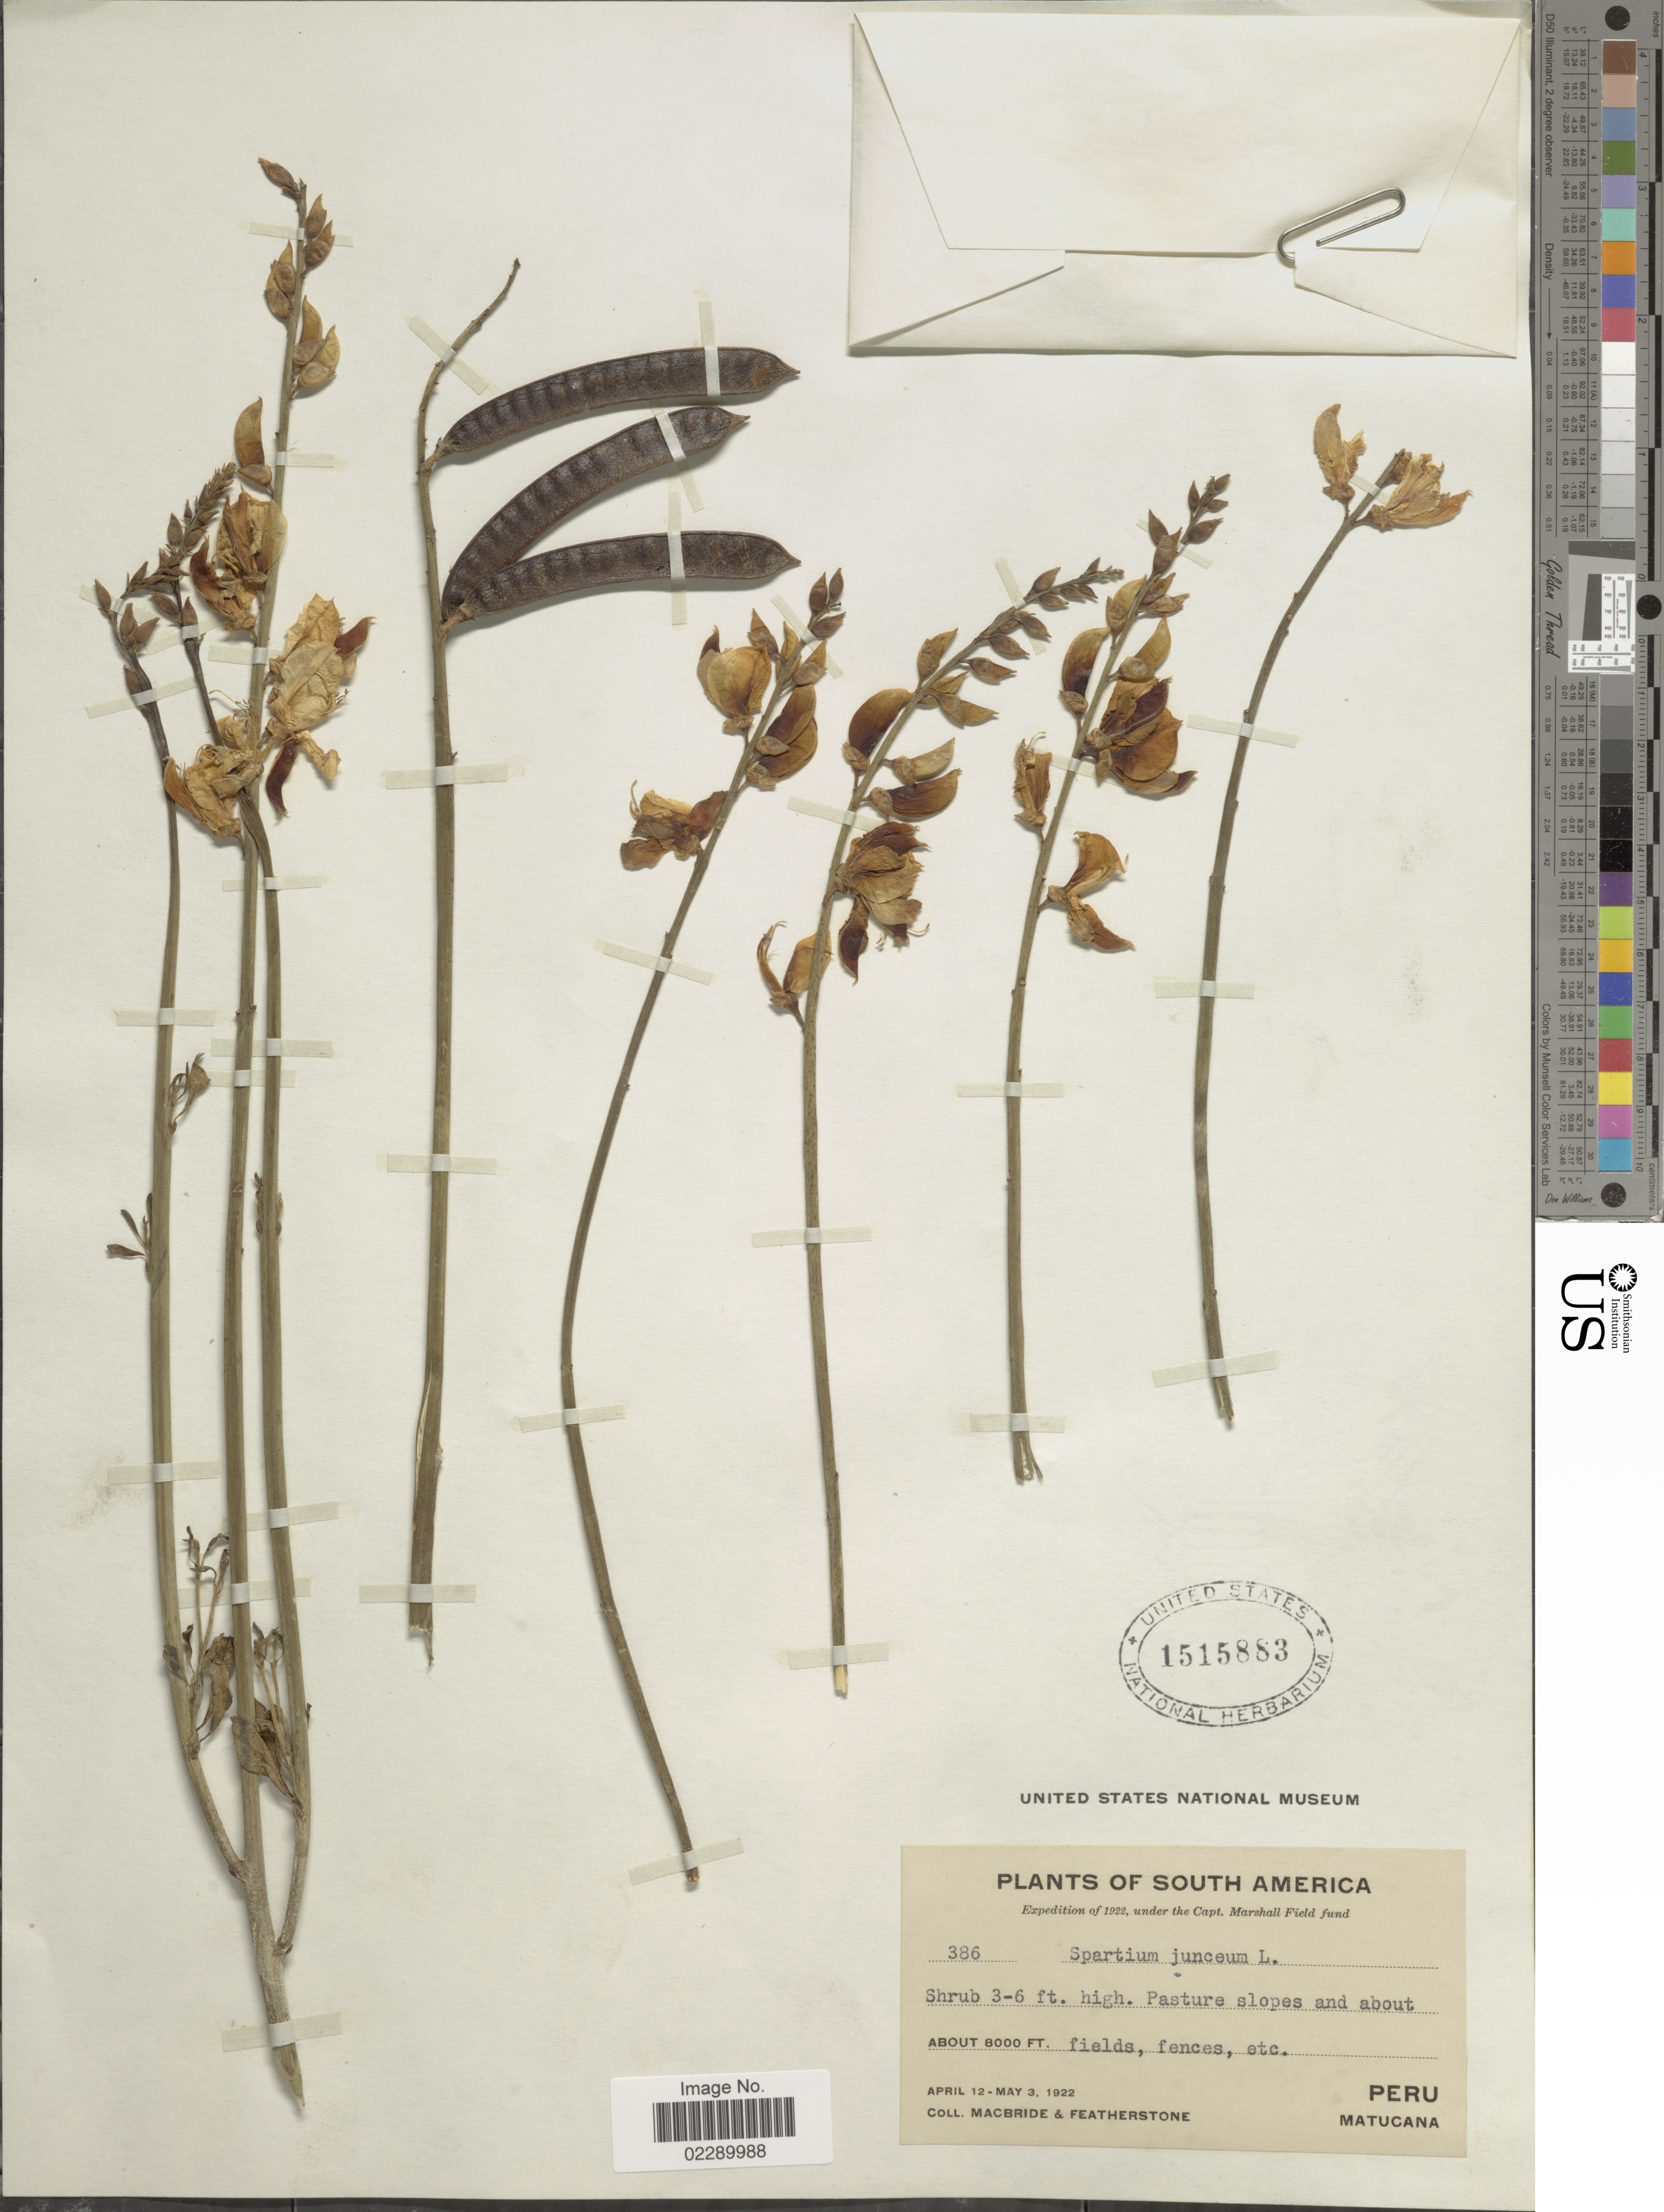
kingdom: Plantae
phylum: Tracheophyta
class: Magnoliopsida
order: Fabales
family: Fabaceae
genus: Spartium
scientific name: Spartium junceum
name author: L.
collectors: Macbride, -- & -. Featherstone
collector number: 386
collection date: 1922-04-12/1922-05-03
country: Peru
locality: Matucana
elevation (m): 2438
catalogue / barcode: US 1515883